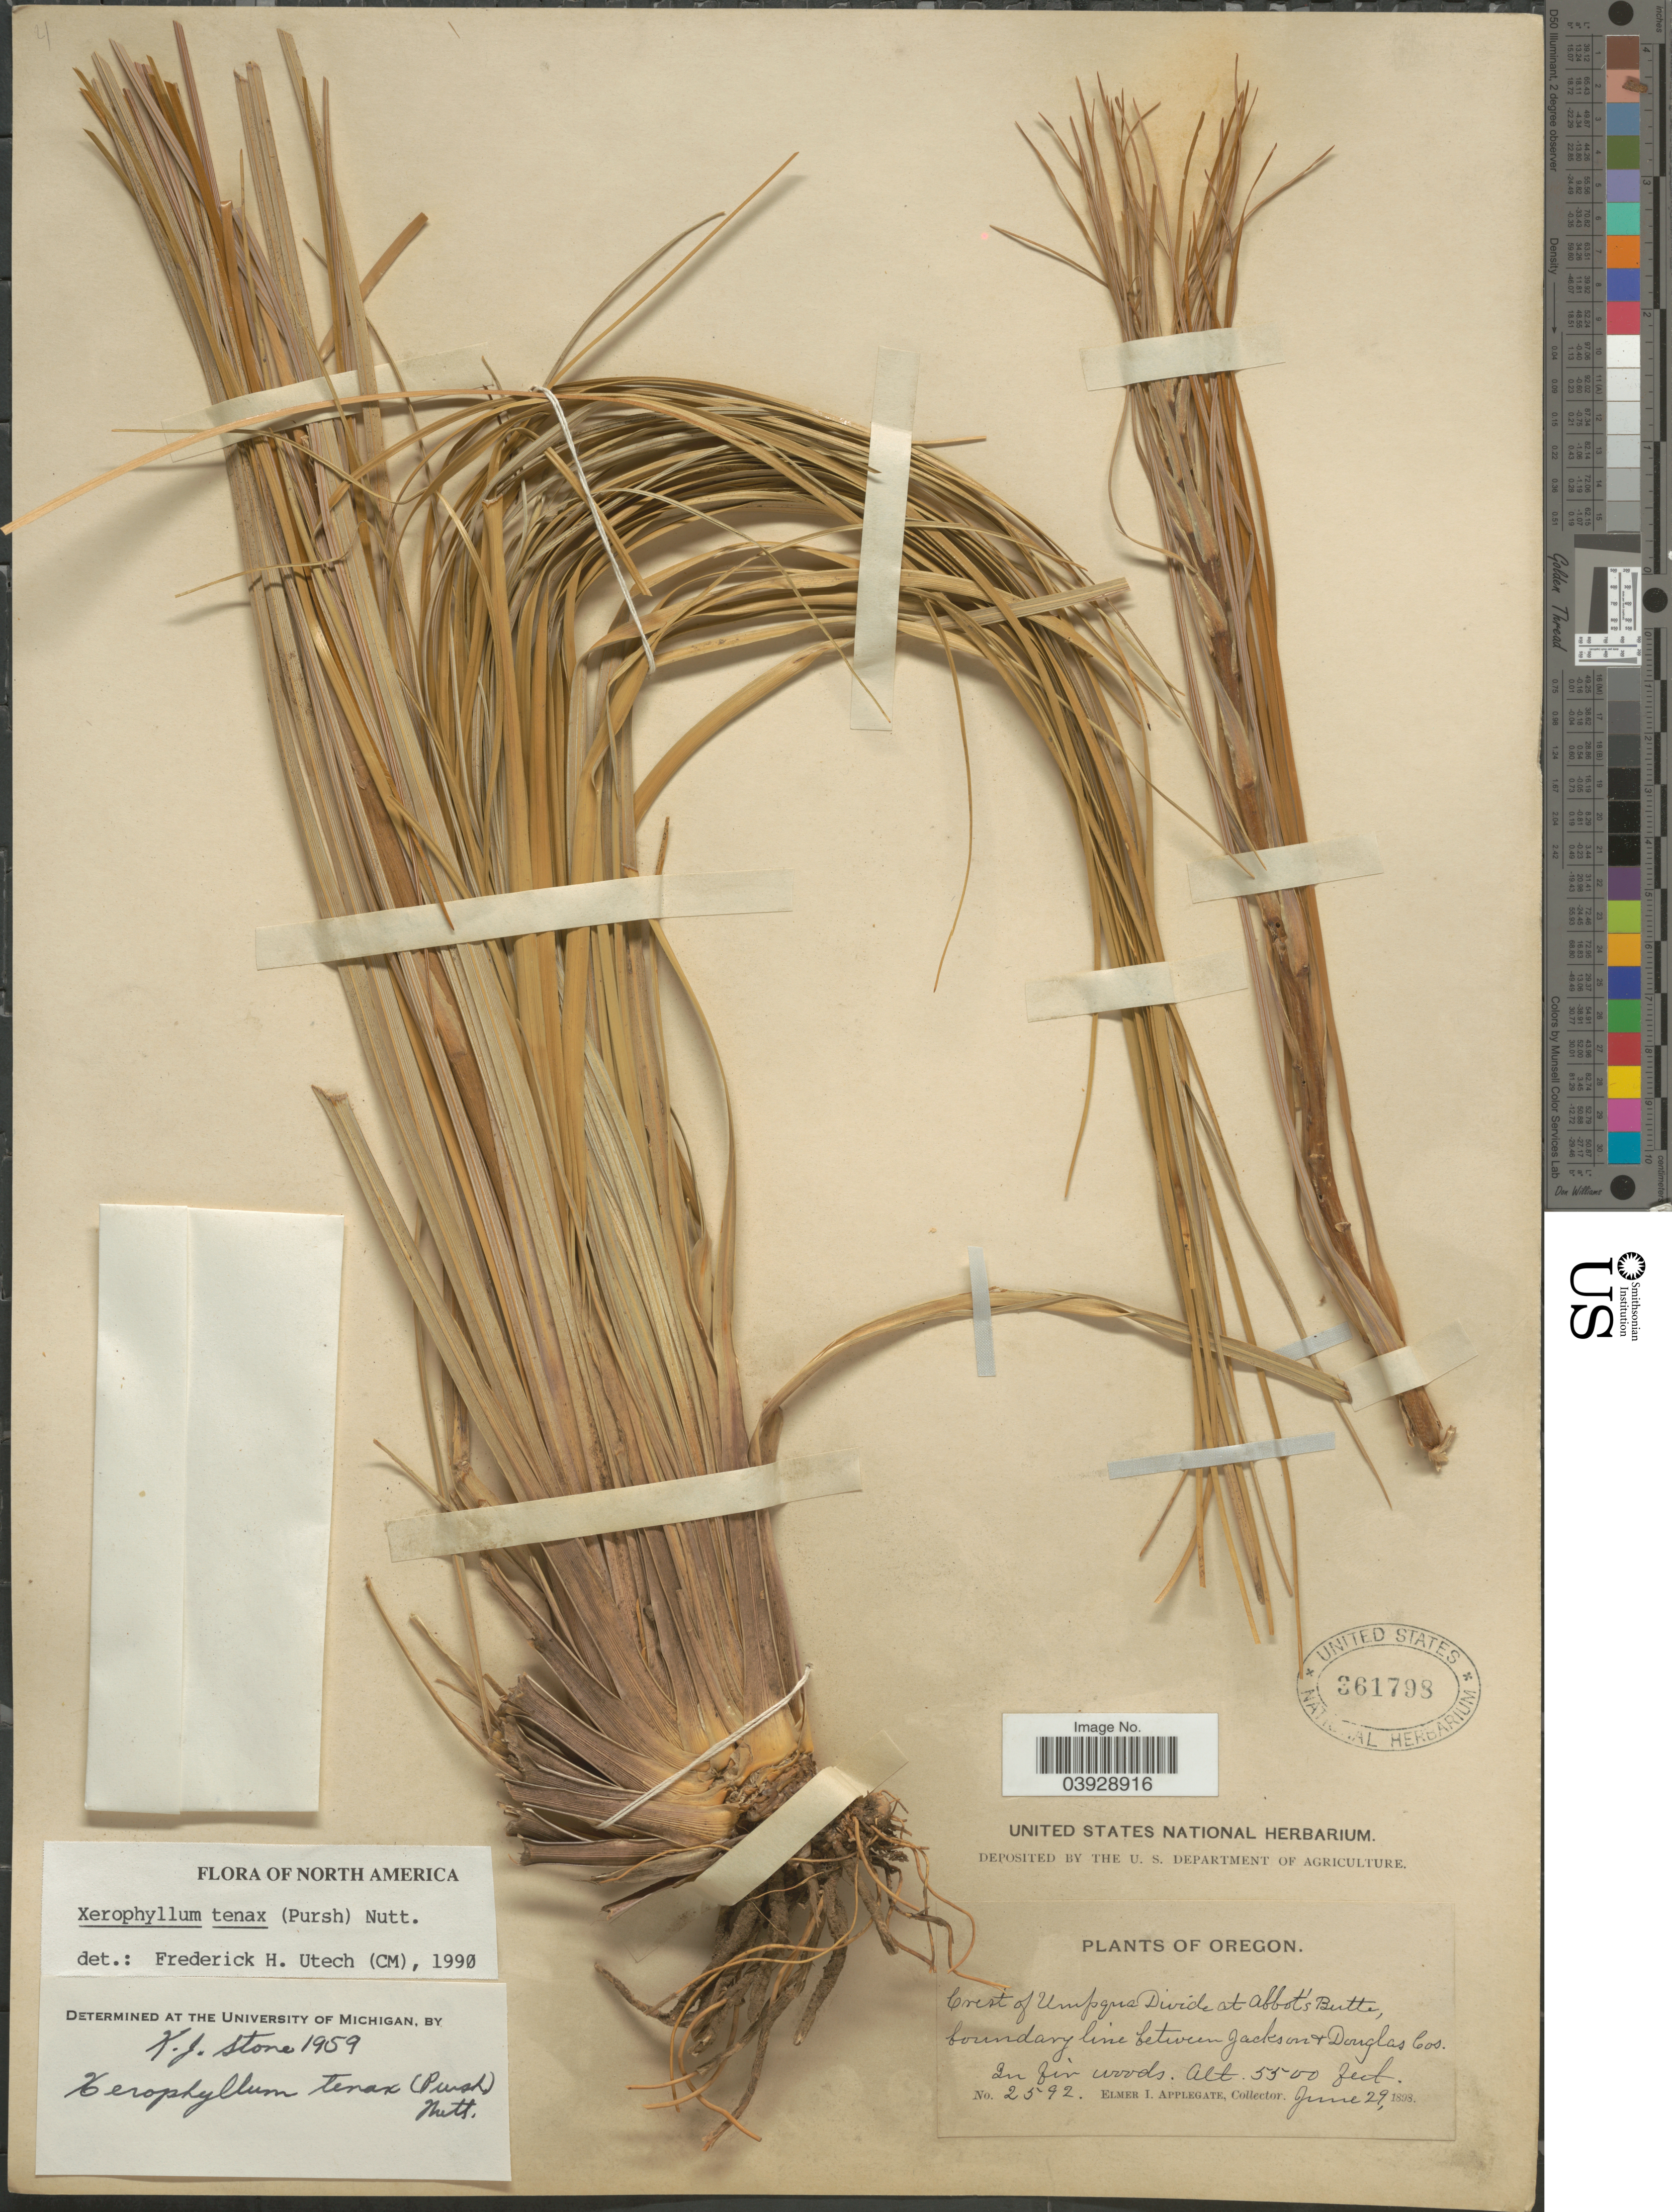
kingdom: Plantae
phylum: Tracheophyta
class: Liliopsida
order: Liliales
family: Melanthiaceae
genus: Xerophyllum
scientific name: Xerophyllum tenax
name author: (Pursh) Nutt.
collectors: E. I. Applegate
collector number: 2592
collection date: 1898-06-29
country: United States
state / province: Oregon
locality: Crest of Umpqua Divide at Abbott's Butte, boundary line between Jackson + Douglas Cos.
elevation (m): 1676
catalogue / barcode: US 361798